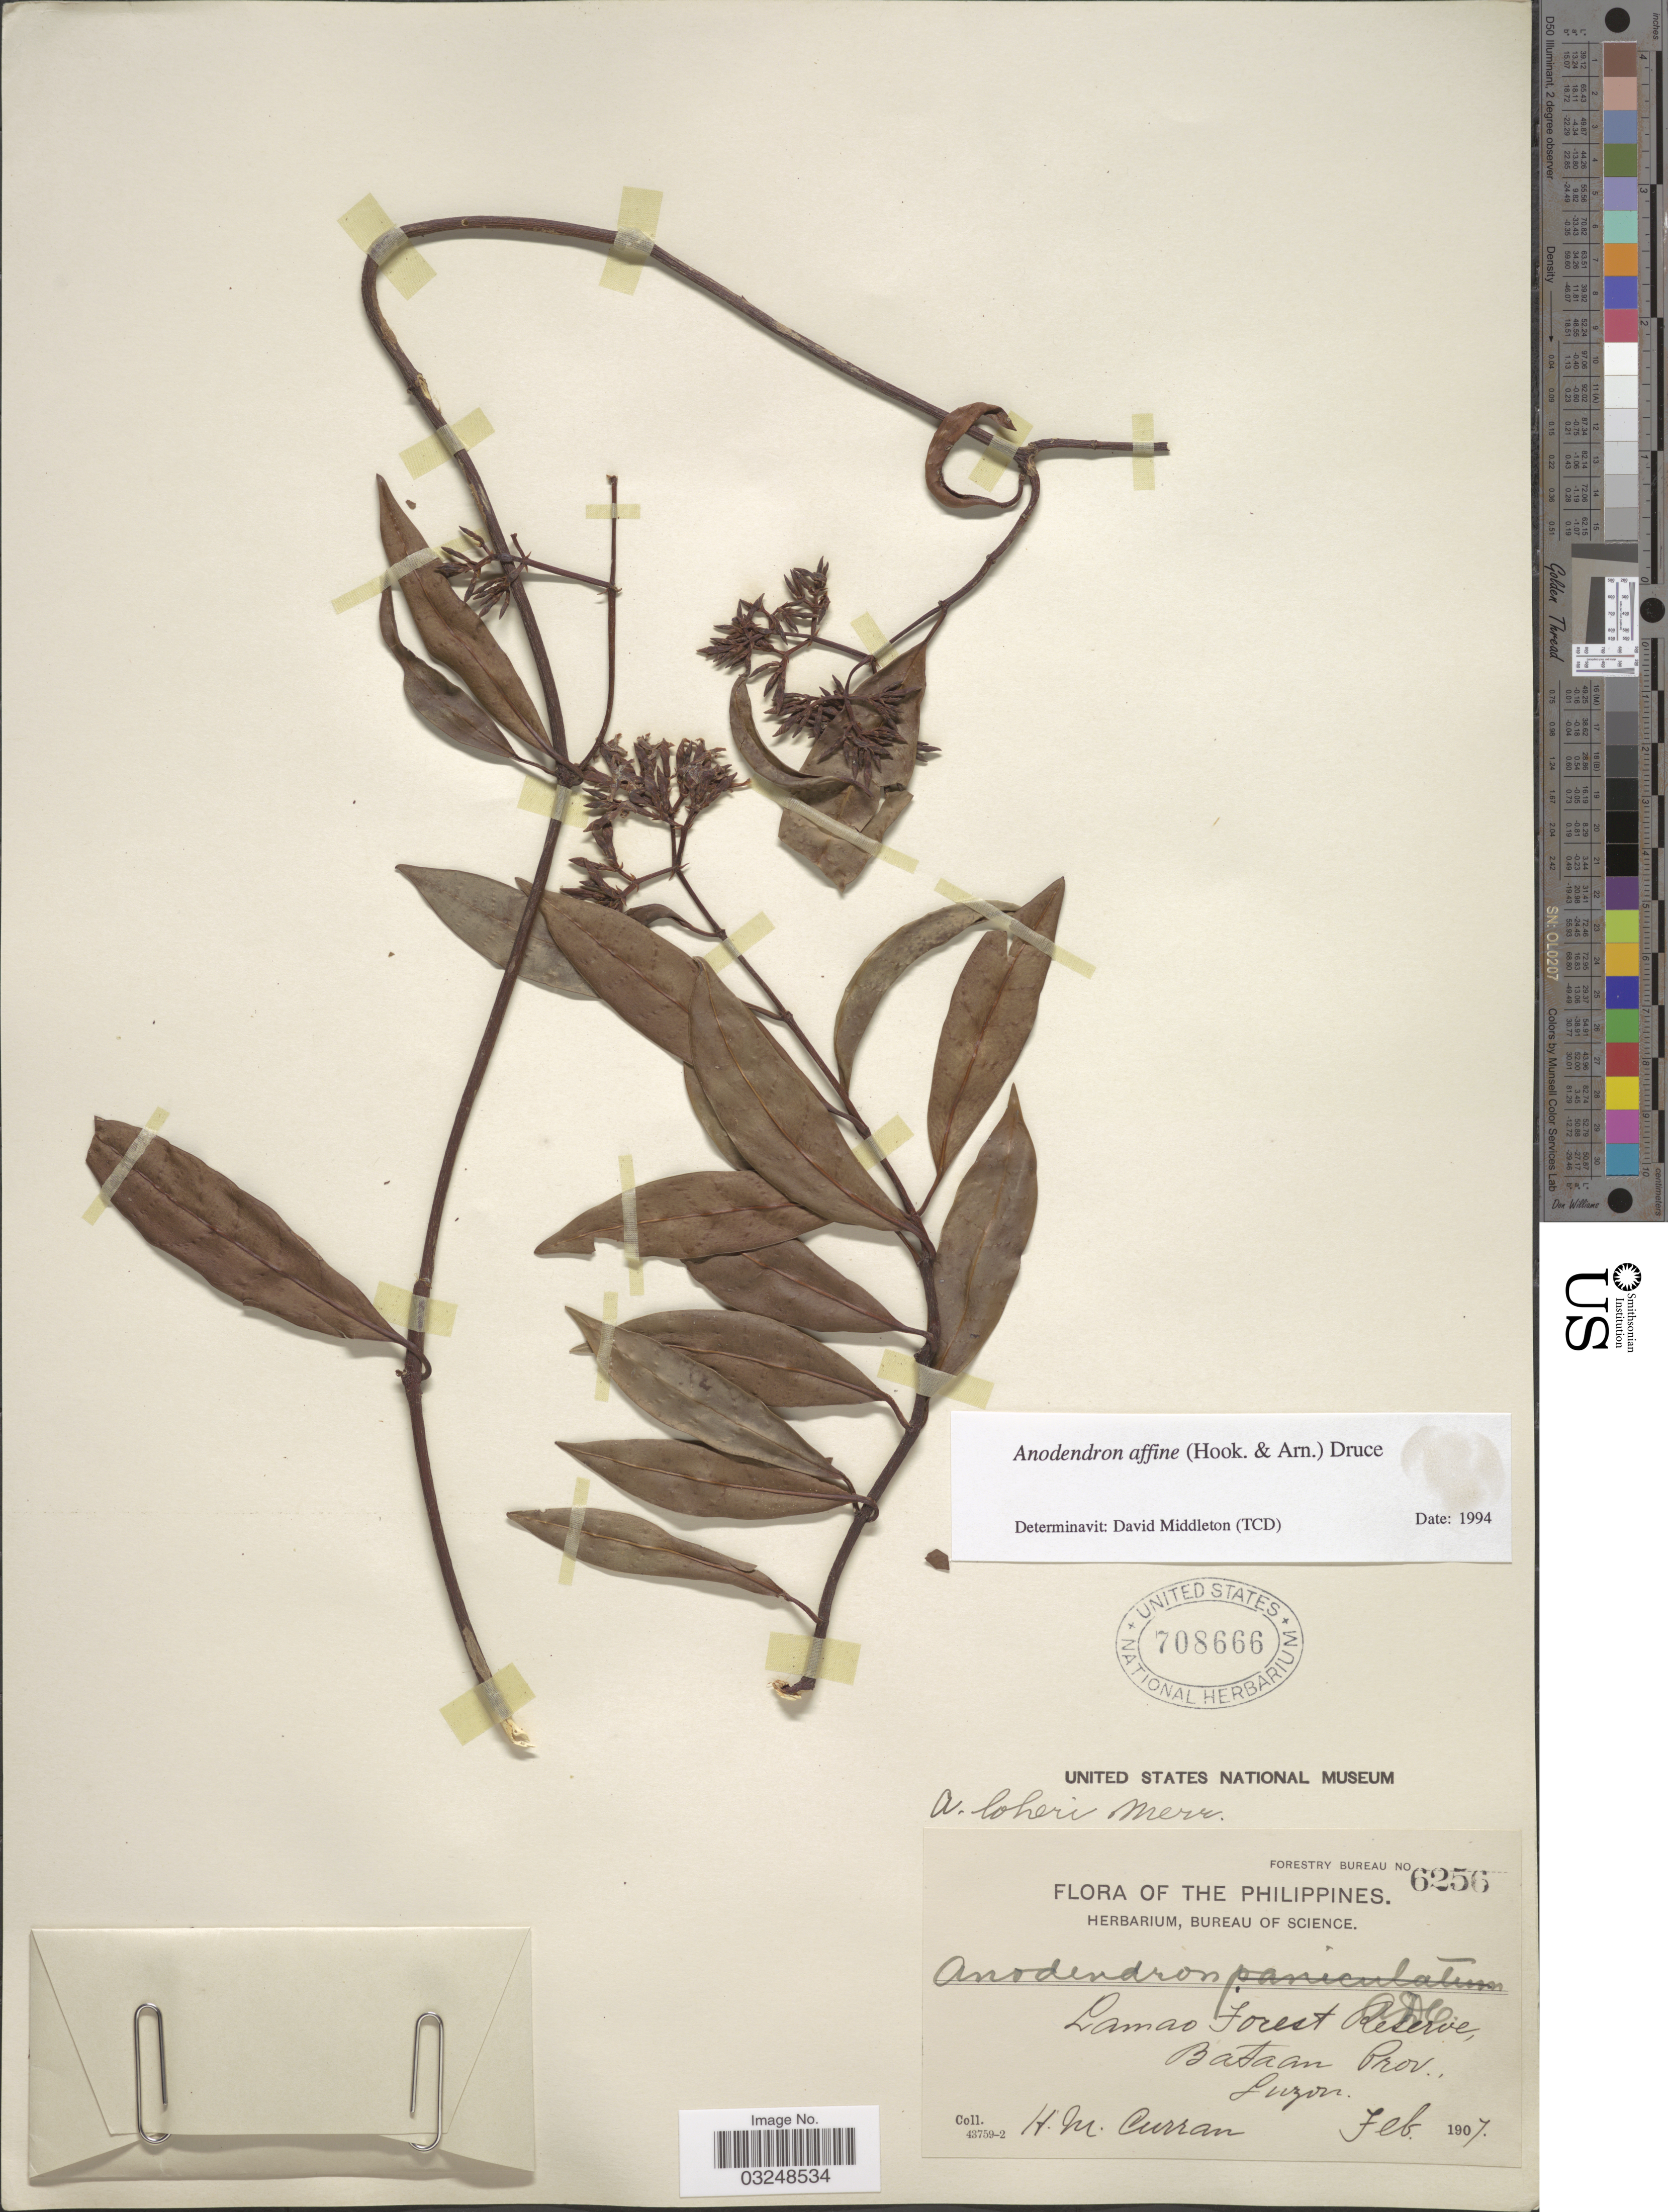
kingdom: Plantae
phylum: Tracheophyta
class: Magnoliopsida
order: Gentianales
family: Apocynaceae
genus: Anodendron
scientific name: Anodendron affine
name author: (Hook. & Arn.) Druce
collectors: H. M. Curran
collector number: Forestry Bureau 6256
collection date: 1907-02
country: Philippines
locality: Lamao Forest Reserve, Bataan Prov., Luzon.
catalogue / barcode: US 708666